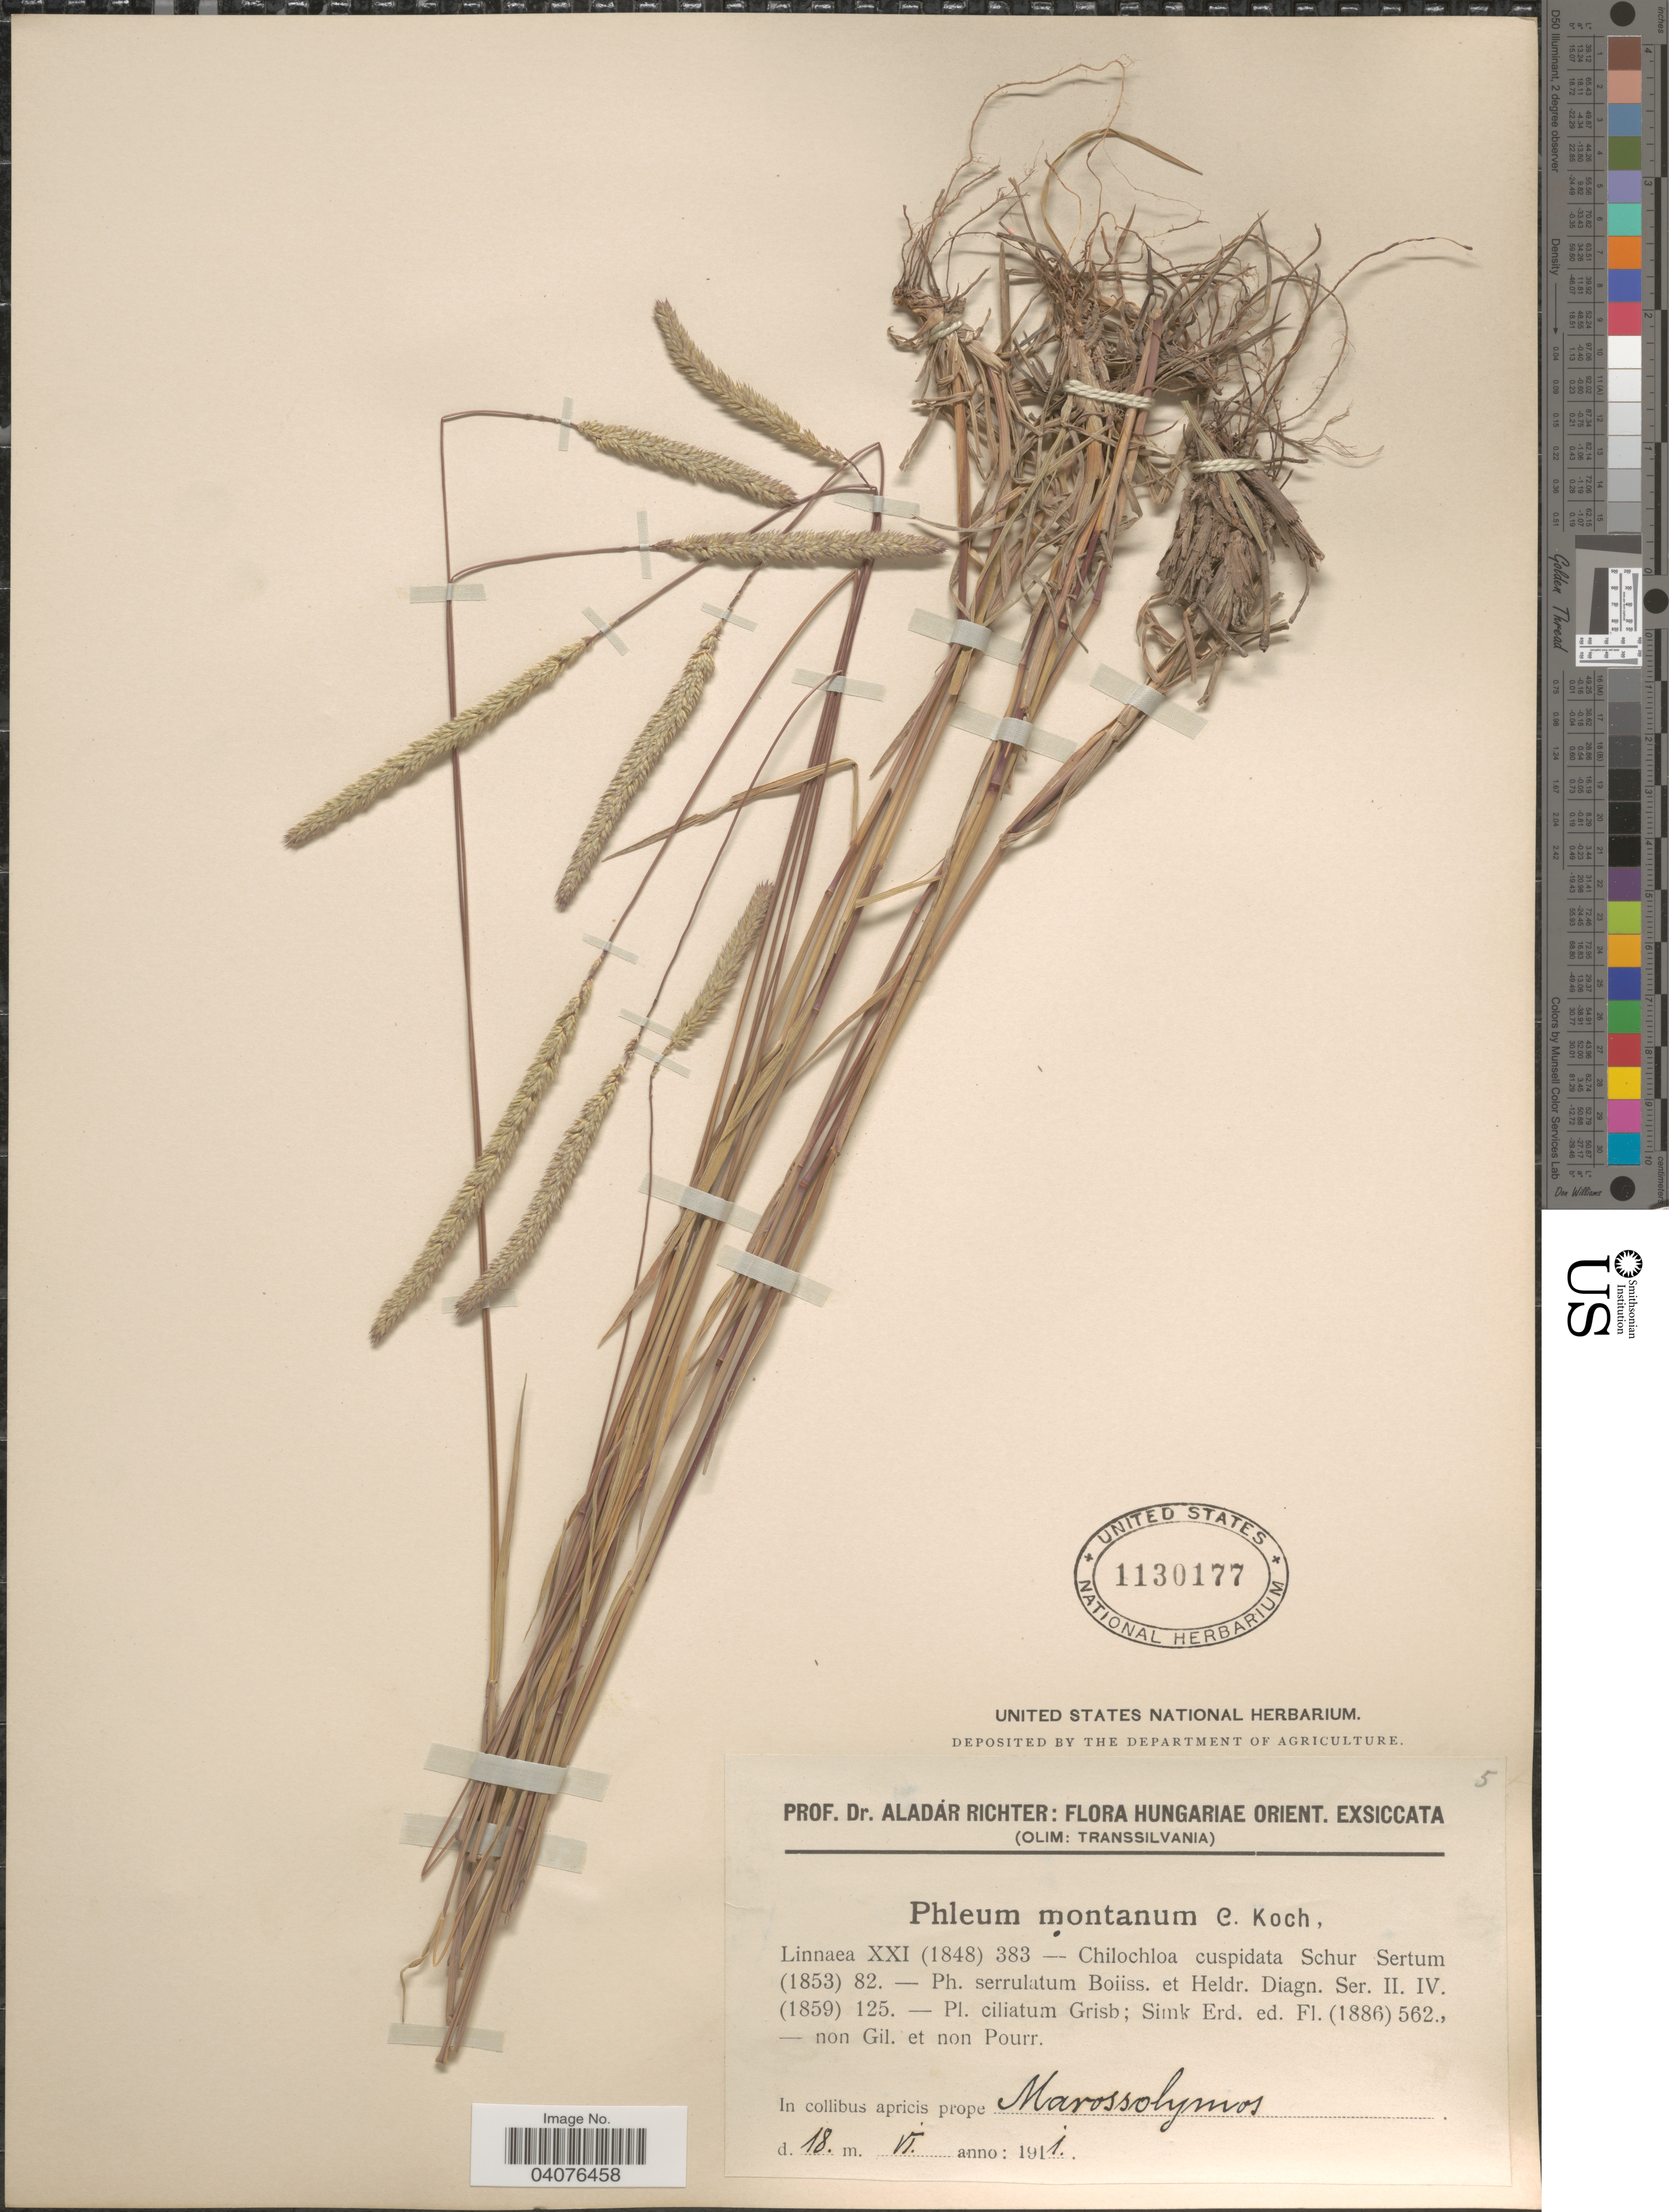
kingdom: Plantae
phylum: Tracheophyta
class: Liliopsida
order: Poales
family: Poaceae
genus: Phleum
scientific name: Phleum phleoides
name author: (L.) H. Karst.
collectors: A. Richter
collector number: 5?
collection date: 1911-06-18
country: Hungary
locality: In collibus apricis prope Marossolymos. Hungariae Orient.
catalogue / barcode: US 1130177